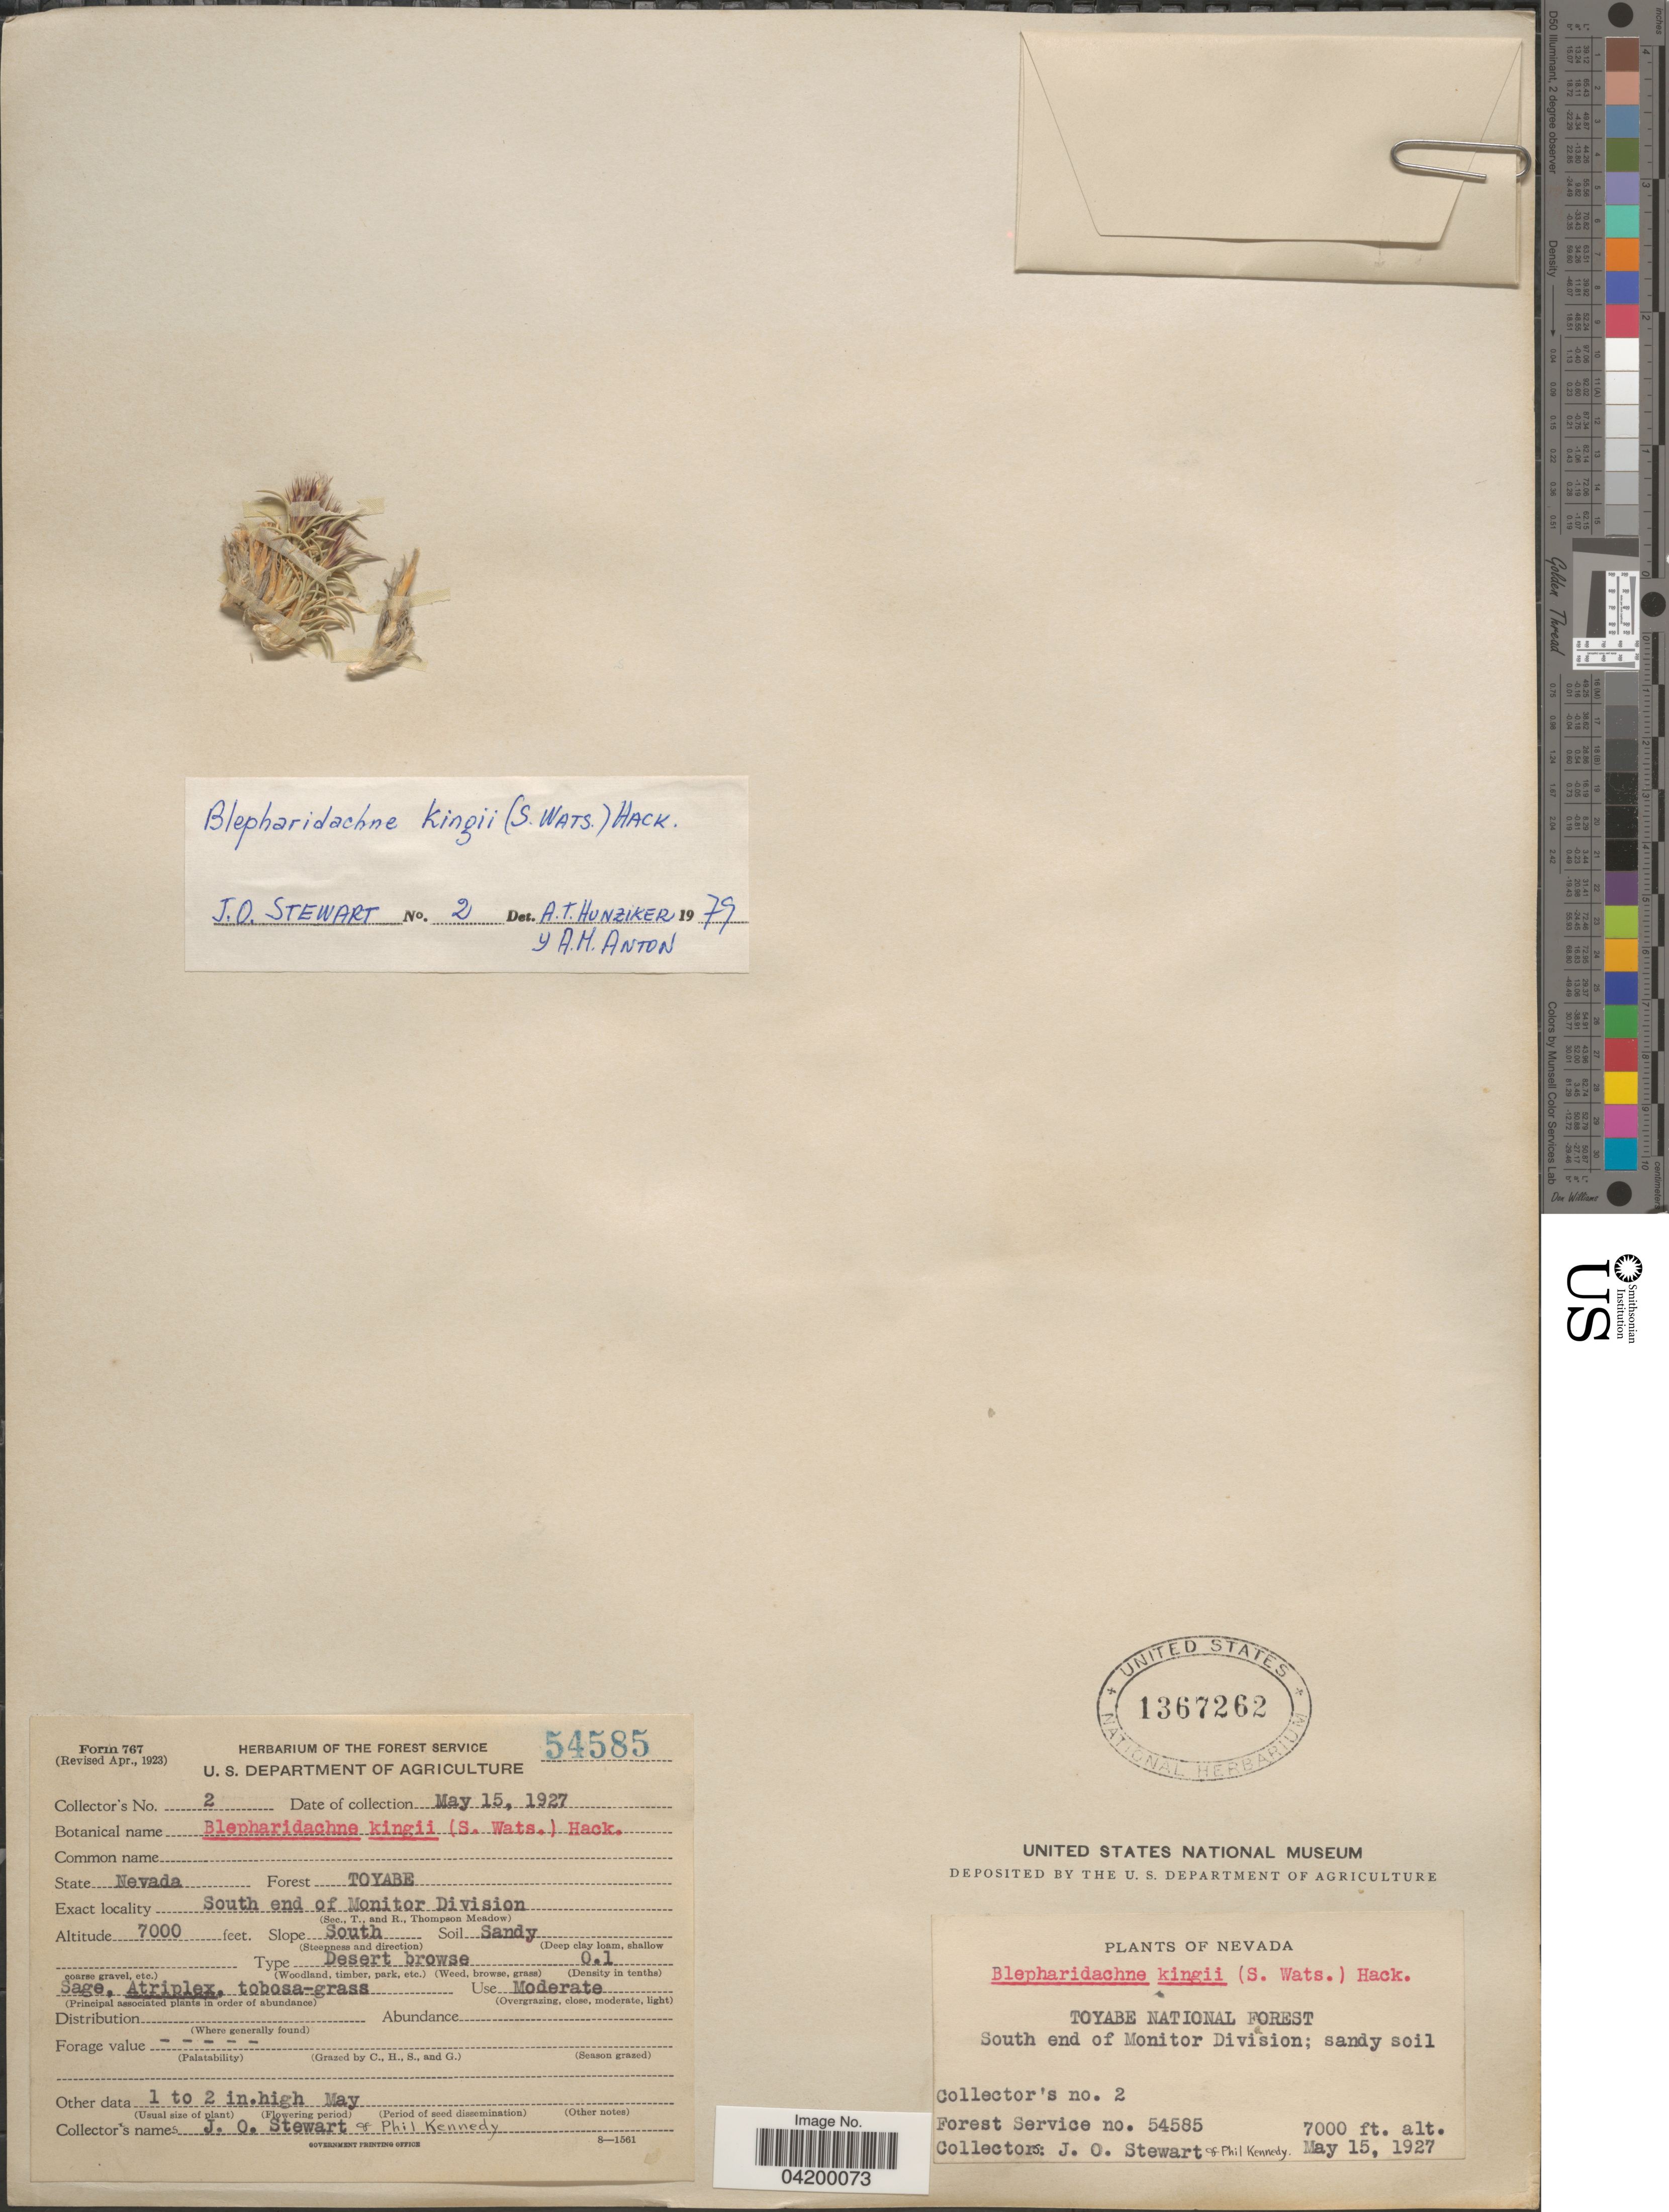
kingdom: Plantae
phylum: Tracheophyta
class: Liliopsida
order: Poales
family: Poaceae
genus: Blepharidachne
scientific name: Blepharidachne kingii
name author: (S. Watson) Hack.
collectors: J. Stewart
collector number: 2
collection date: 1927-05-15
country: United States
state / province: Nevada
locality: Forest Toyabe. South end of Monitor Division. Slope South. Toyabe National Forest.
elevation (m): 2134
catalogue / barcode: US 1367262